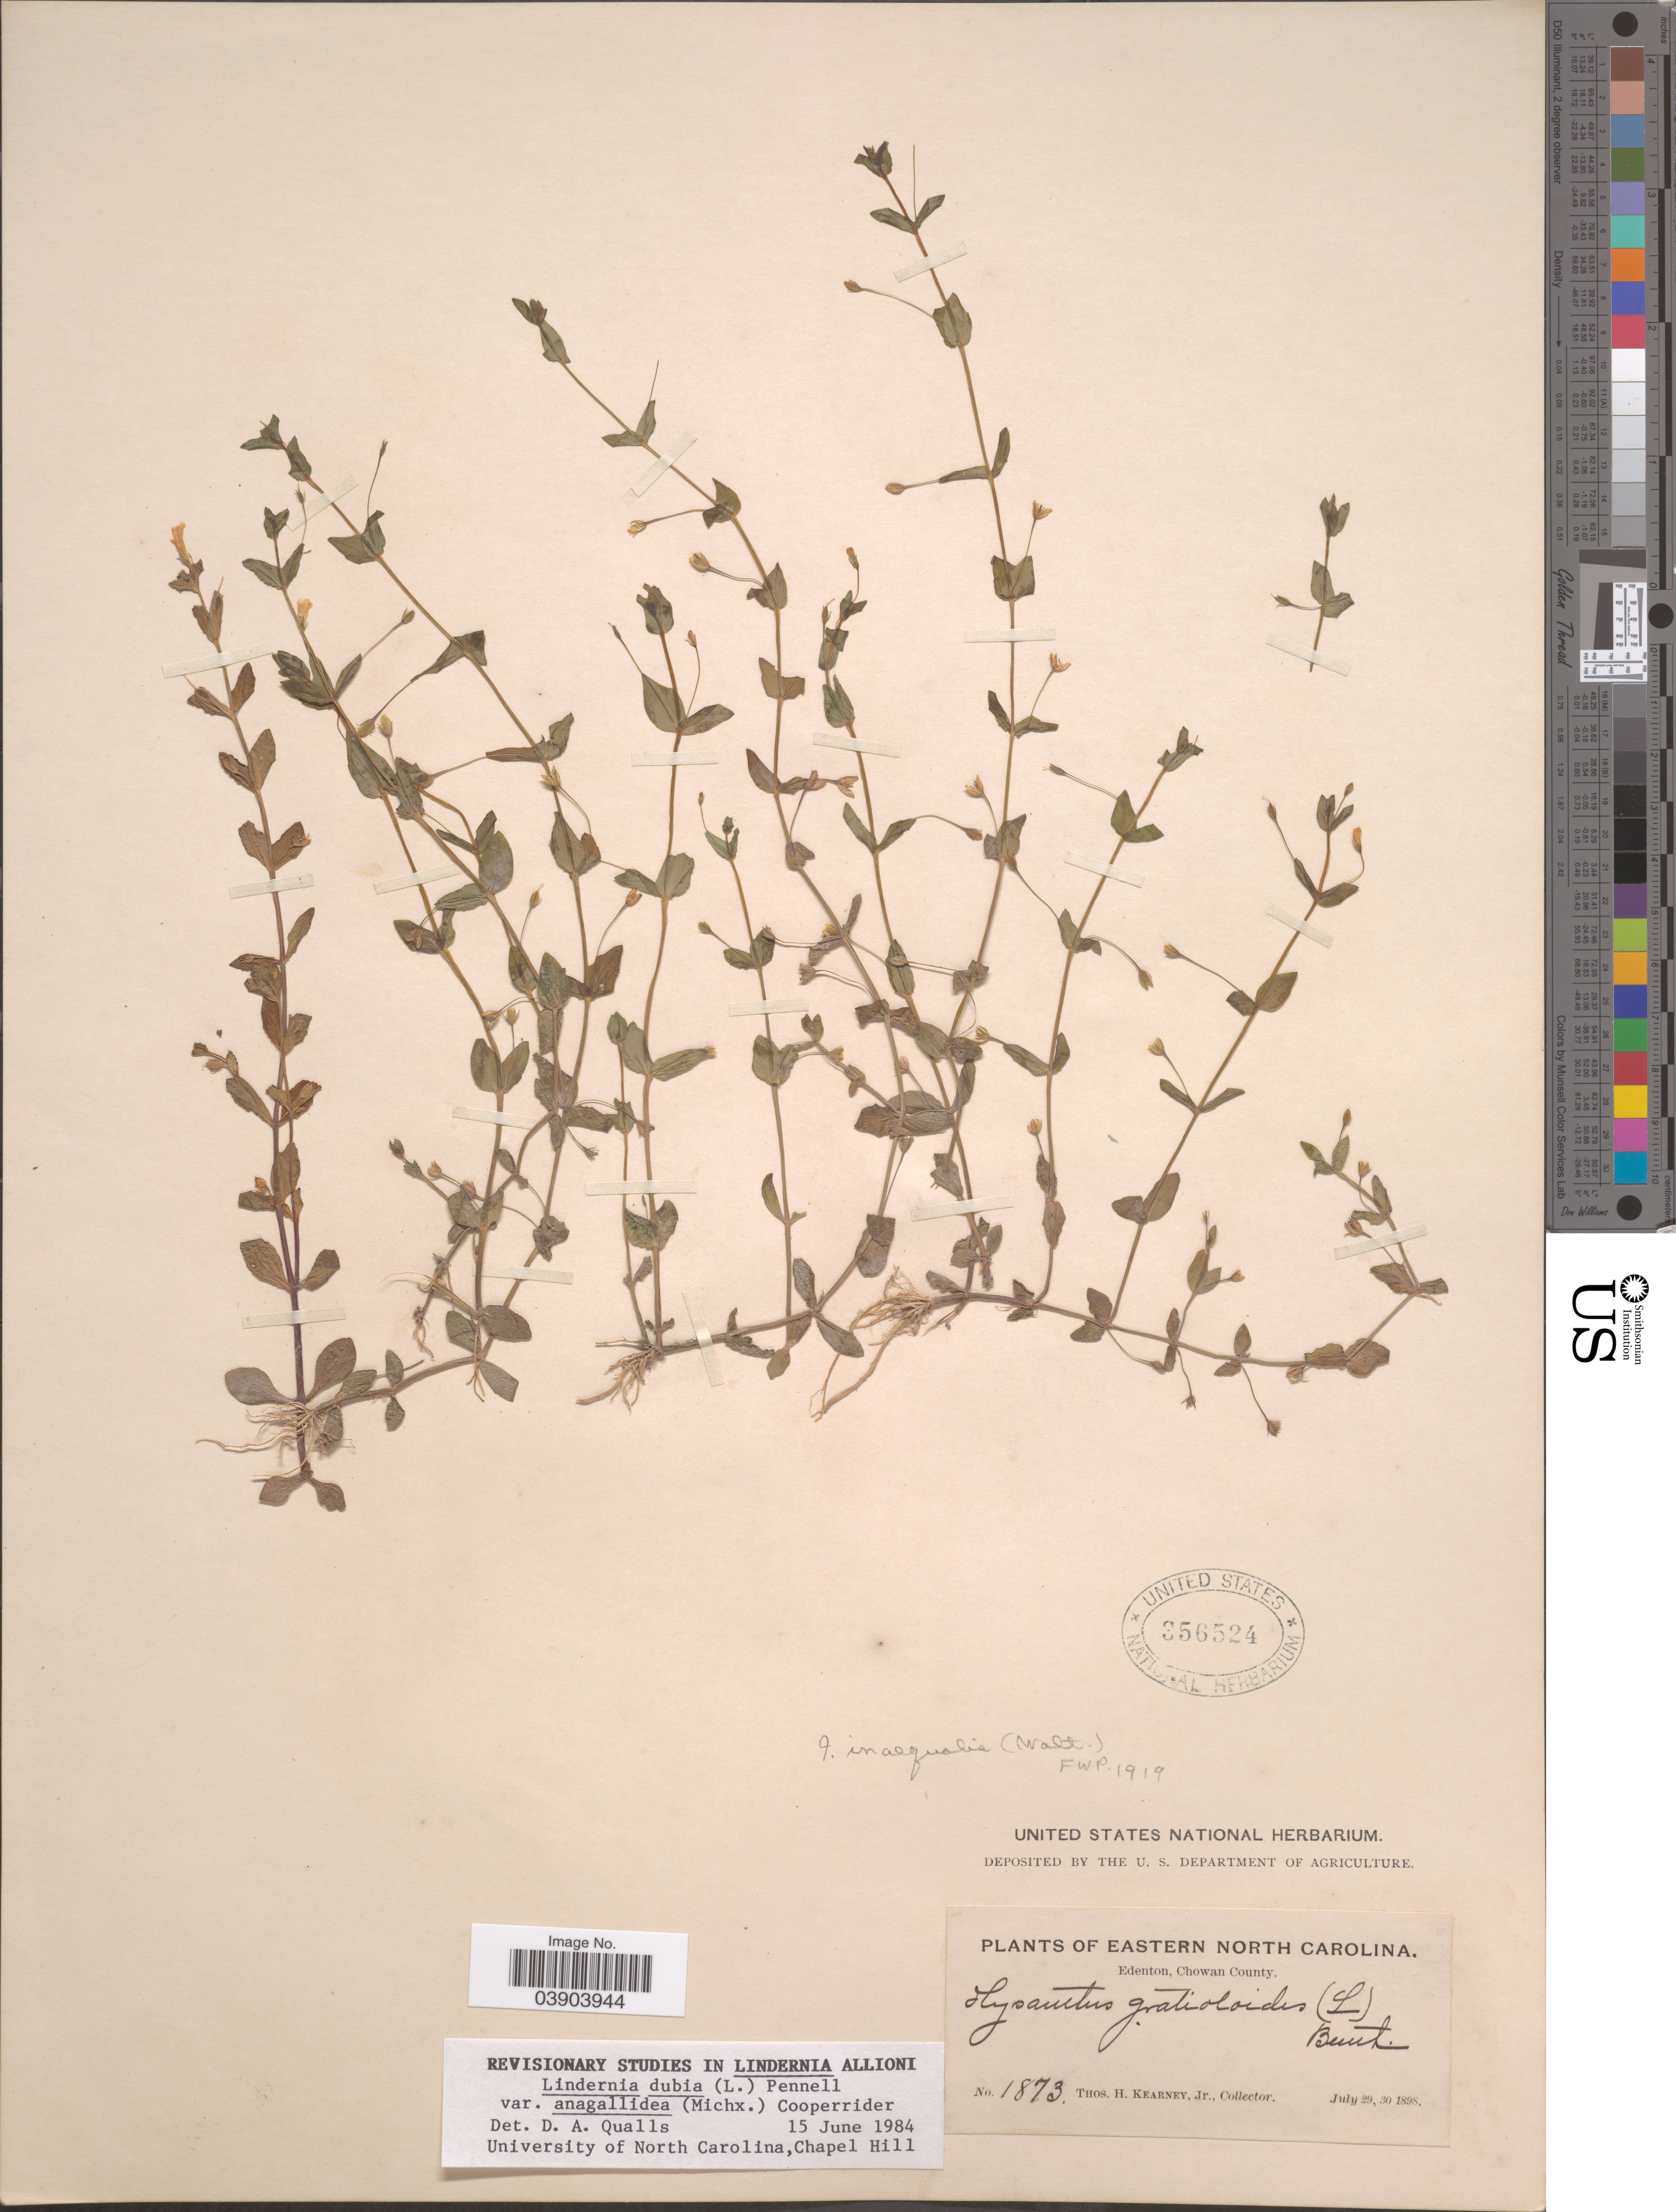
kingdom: Plantae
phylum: Tracheophyta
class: Magnoliopsida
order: Lamiales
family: Linderniaceae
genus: Lindernia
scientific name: Lindernia dubia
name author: (L.) Pennell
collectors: T. H. Kearney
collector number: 1873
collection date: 1898-07-29/1898-07-30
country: United States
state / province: North Carolina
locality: Eastern North Carolina. Edenton, Chowan County.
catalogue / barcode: US 356524